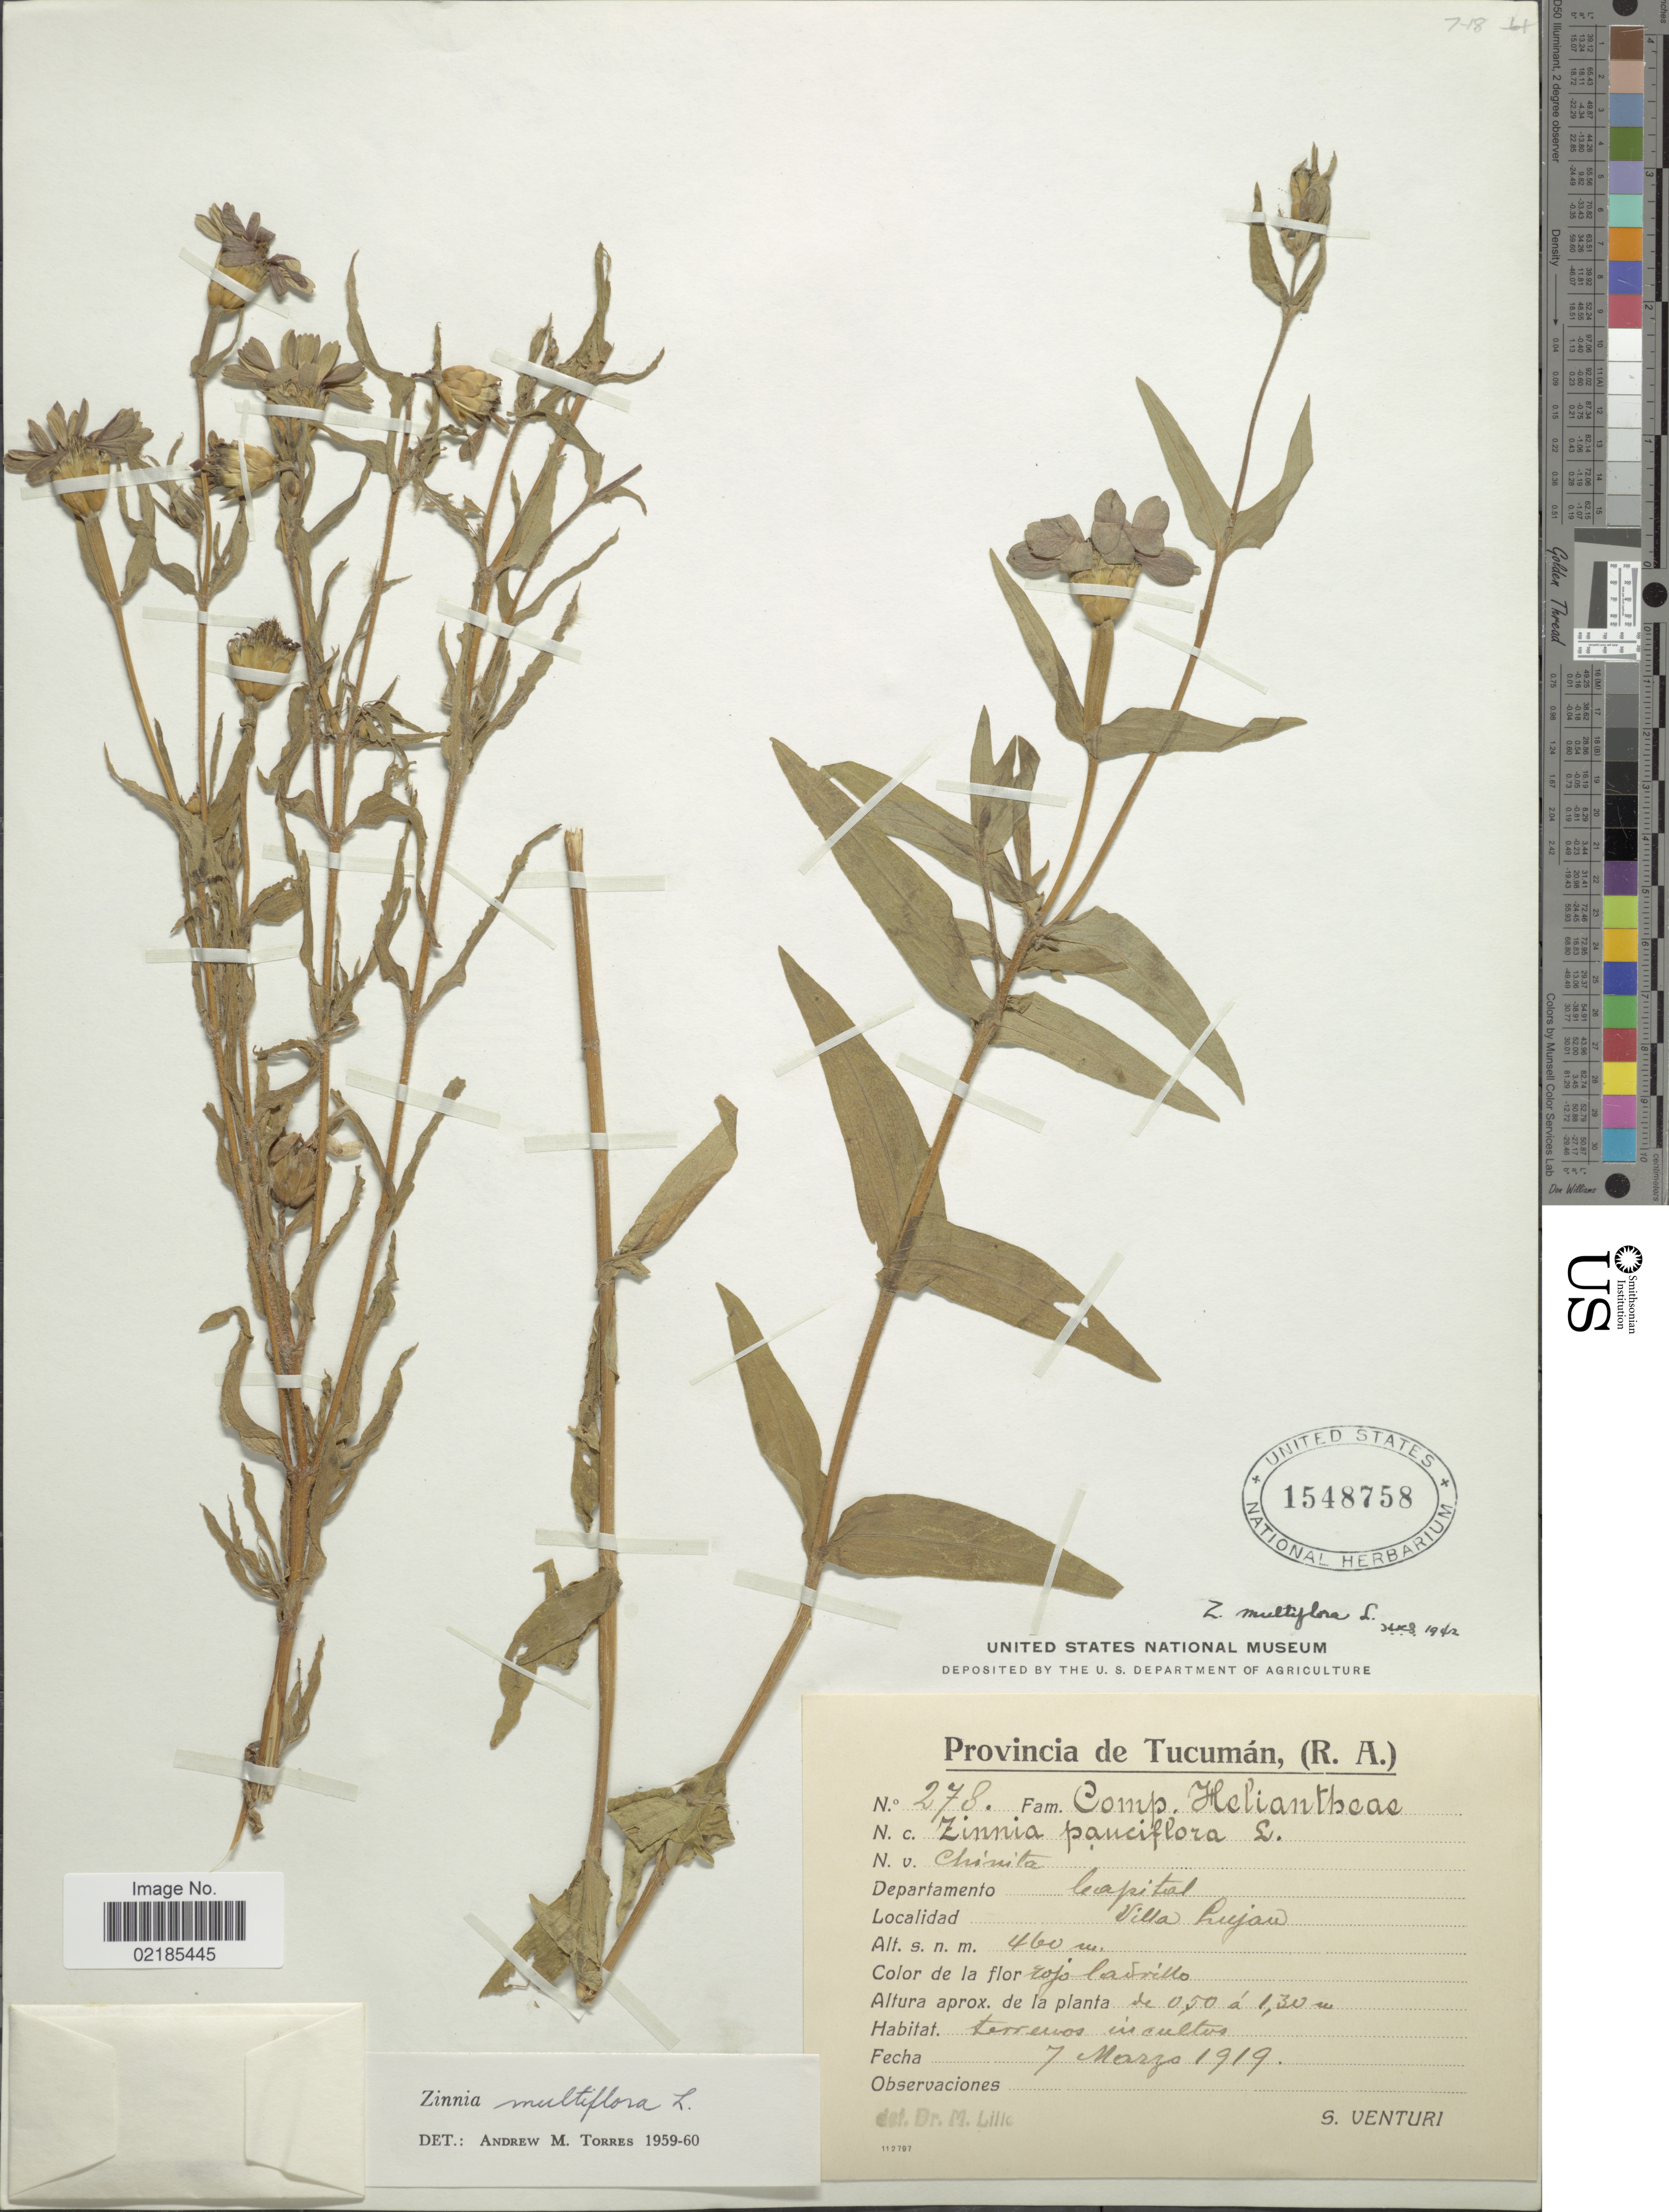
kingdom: Plantae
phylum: Tracheophyta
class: Magnoliopsida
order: Asterales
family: Asteraceae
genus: Zinnia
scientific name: Zinnia multiflora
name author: L.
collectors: S. Venturi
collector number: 278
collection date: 1919-03-07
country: Argentina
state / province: Tucuman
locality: Departamento Capital, Villa Lujan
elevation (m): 460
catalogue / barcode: US 1548758